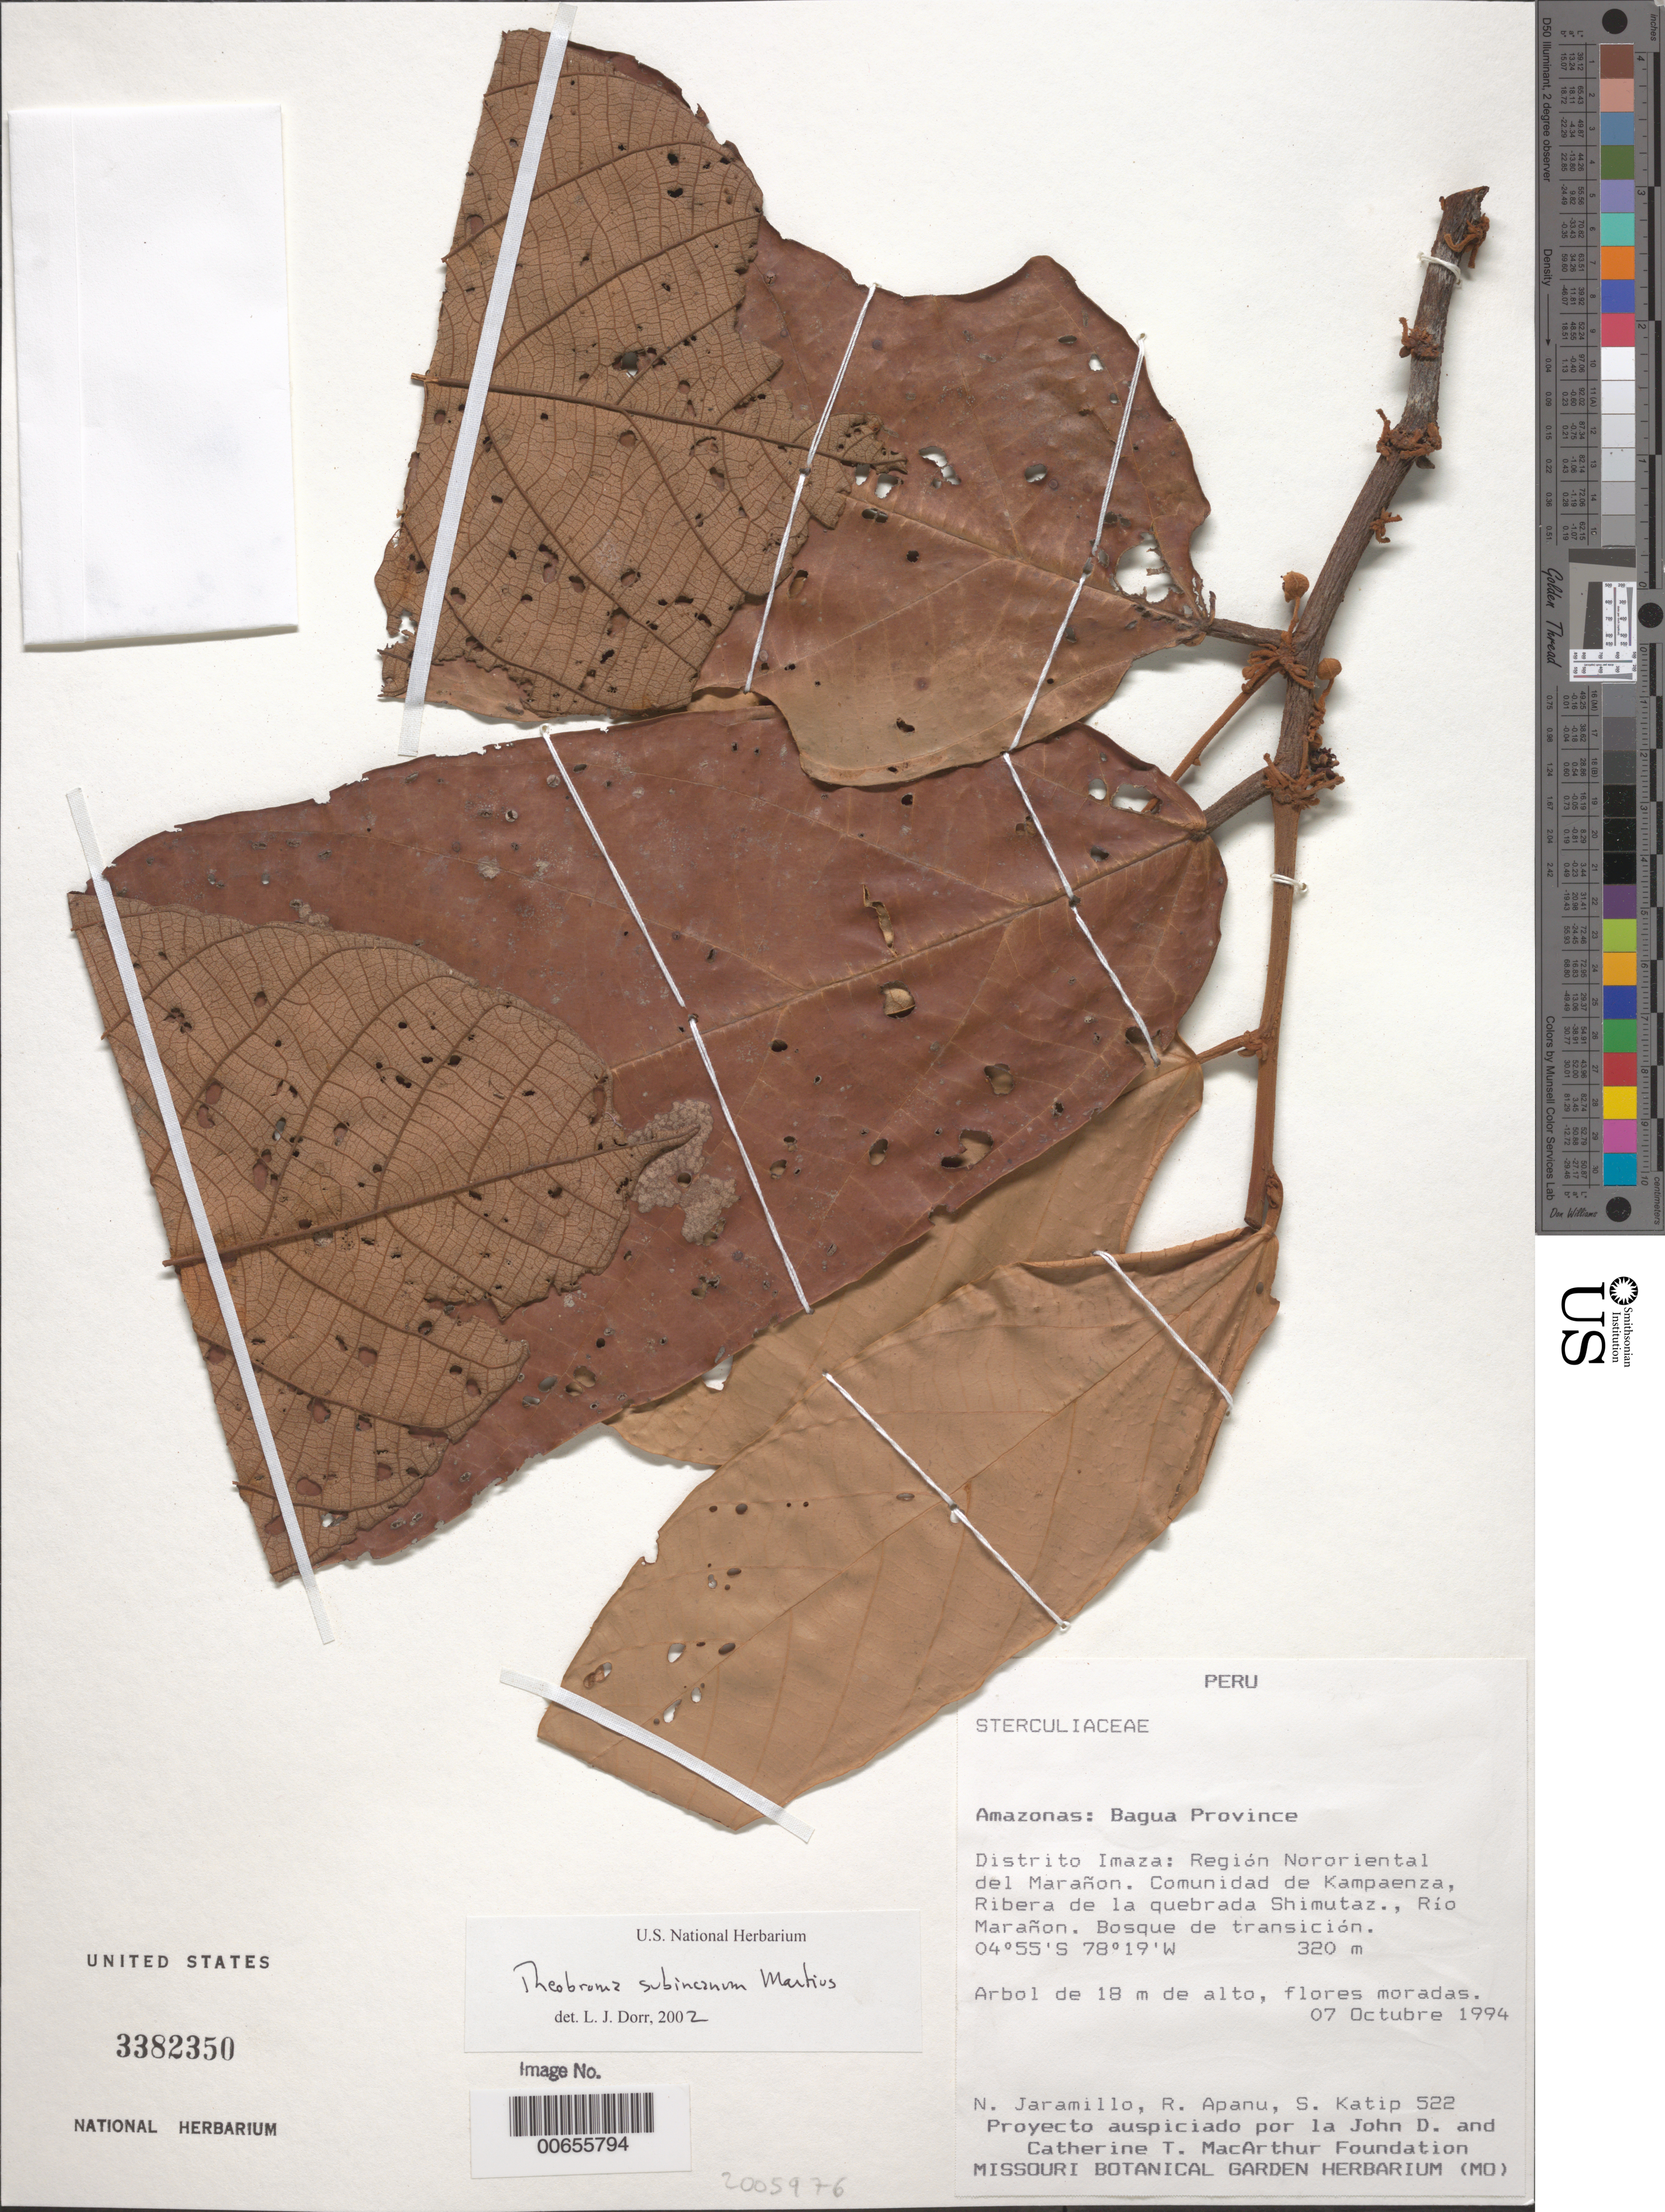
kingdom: Plantae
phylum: Tracheophyta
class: Magnoliopsida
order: Malvales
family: Malvaceae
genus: Theobroma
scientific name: Theobroma subincanum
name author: Mart.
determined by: Dorr, L. J., (BOT), Smithsonian Institution - National Museum of Natural History (UNITED STATES)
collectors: N. Jaramillo, R. Apanu N. & S. Katip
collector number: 522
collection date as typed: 07 Oct 1994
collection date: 1994-10-07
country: Peru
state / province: Amazonas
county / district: Bagua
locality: Distr. Imaza: Región Nororiental del Marañon, comunidad de Kampaenza, ribera de la Quebrada Shimutaz, Río Marañon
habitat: Bosque de transición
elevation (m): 320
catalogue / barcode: US 3382350